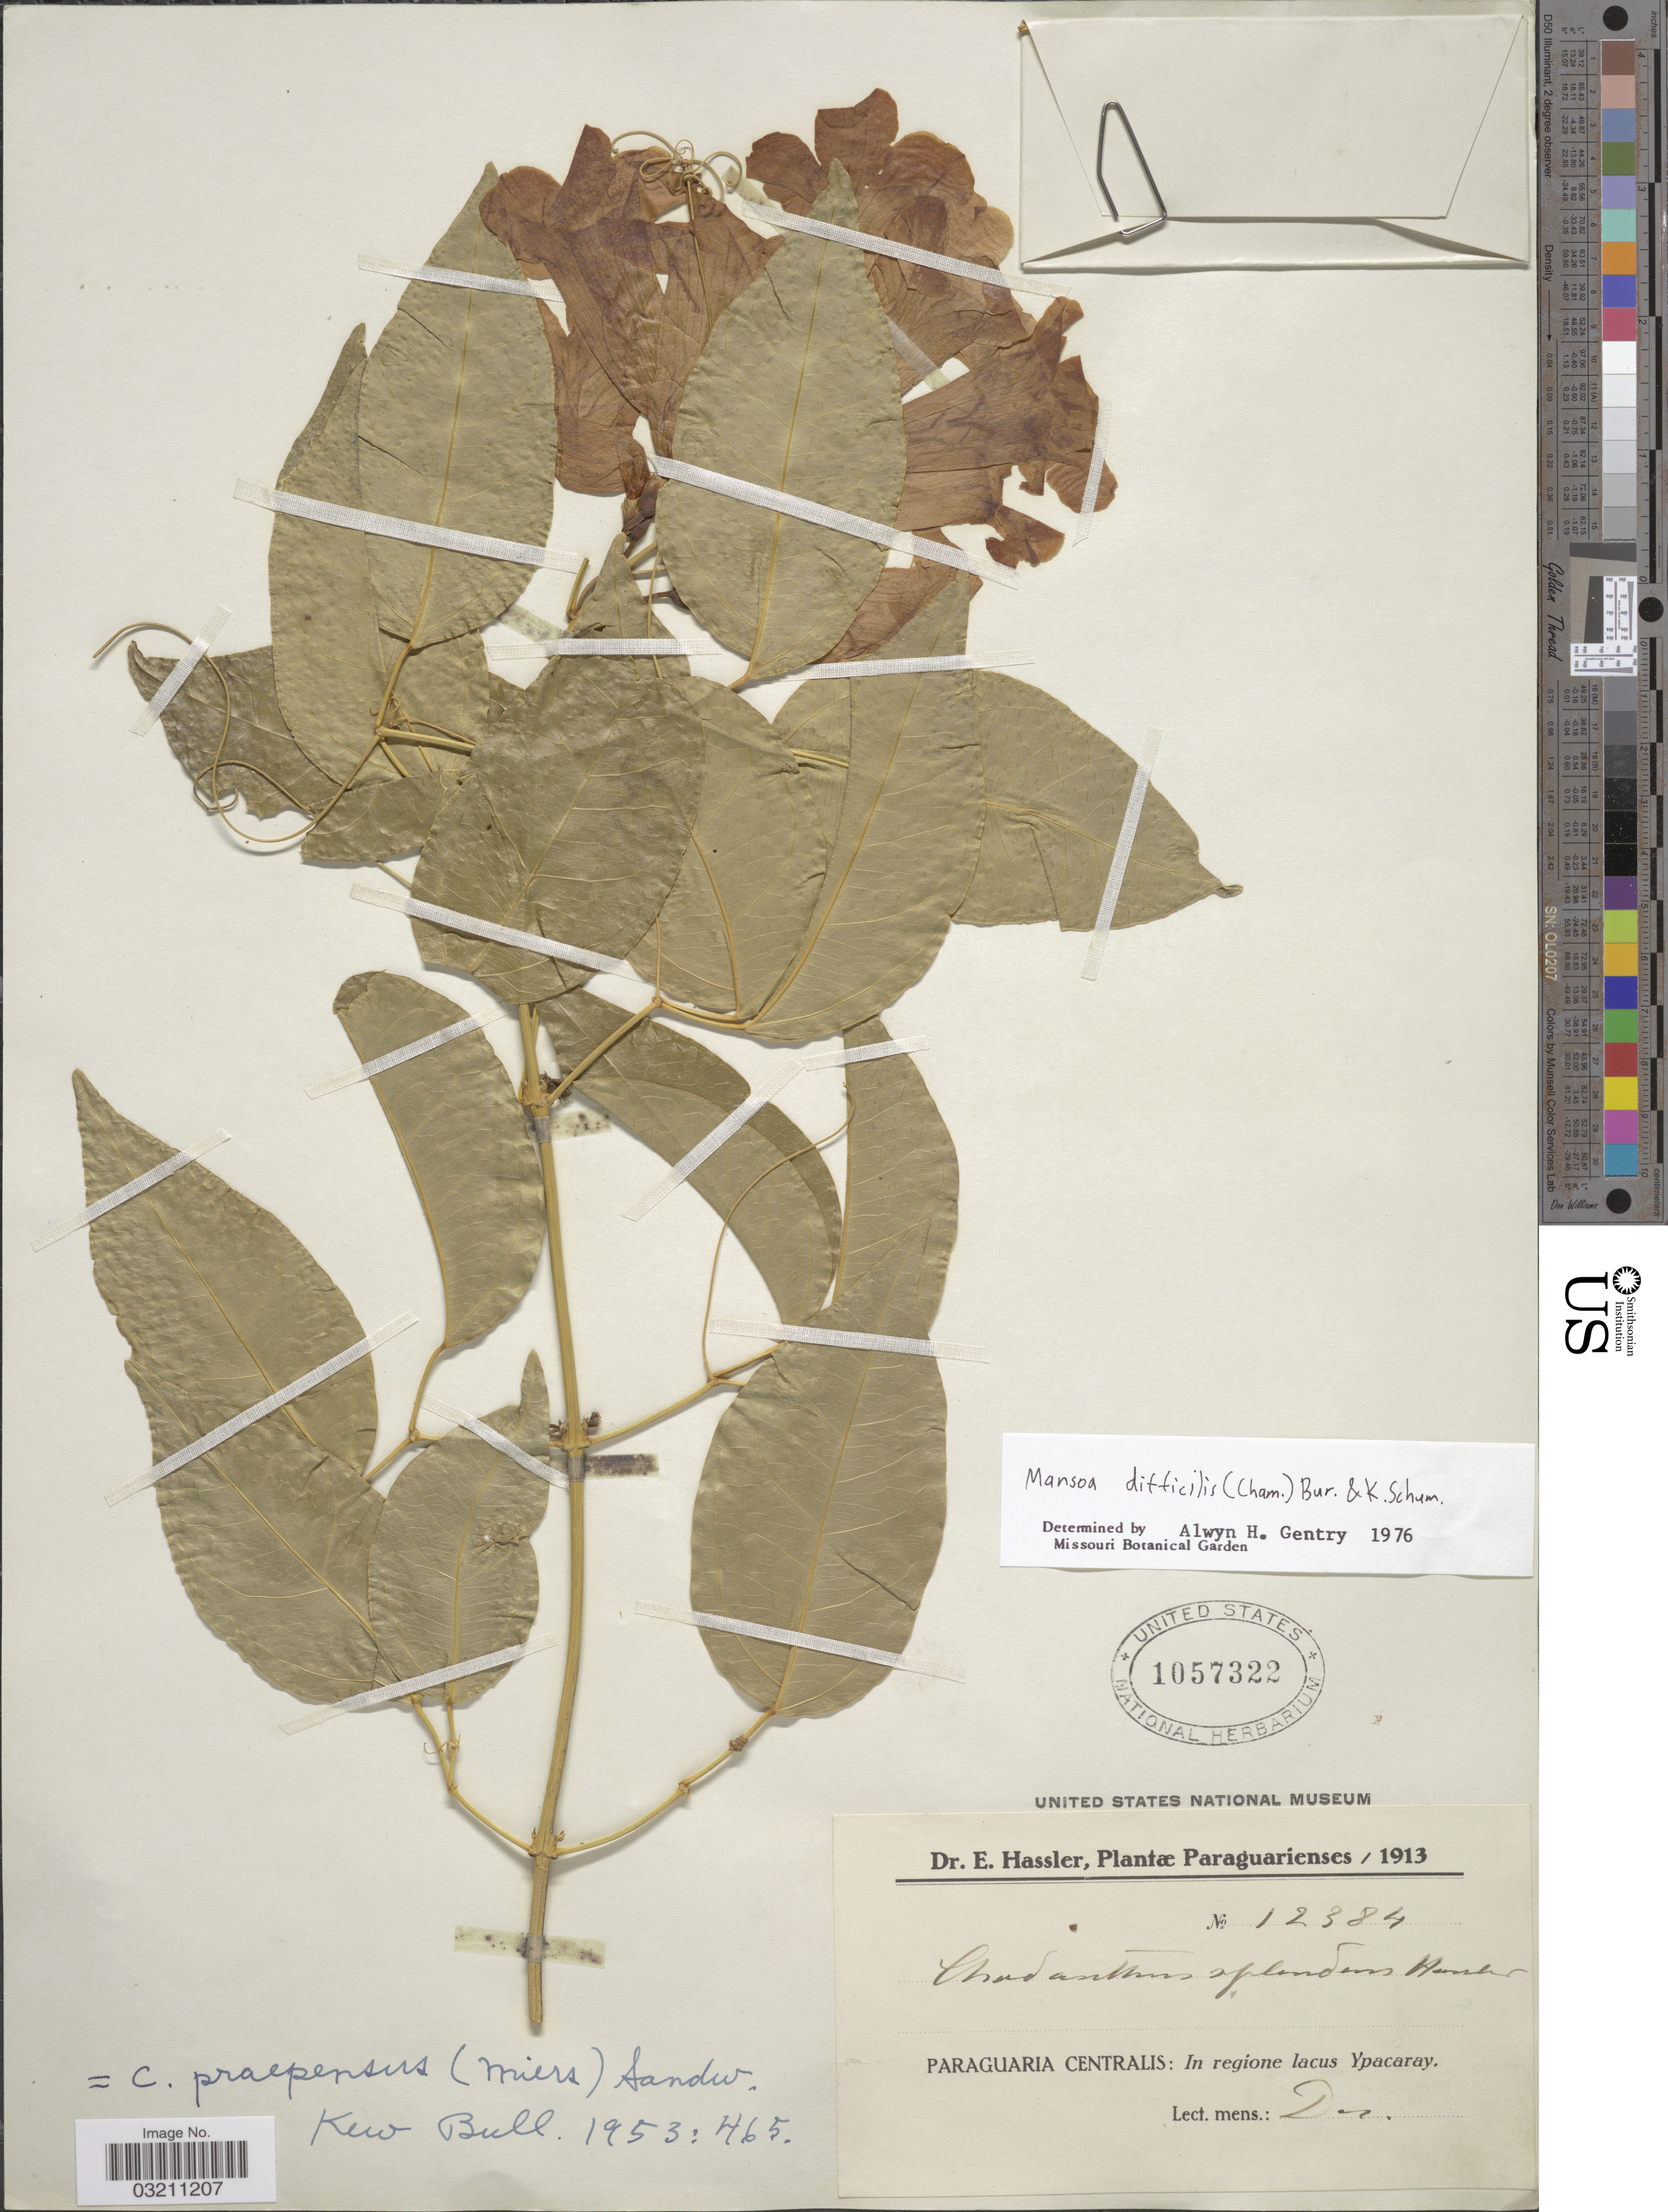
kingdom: Plantae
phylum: Tracheophyta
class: Magnoliopsida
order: Lamiales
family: Bignoniaceae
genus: Mansoa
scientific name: Mansoa difficilis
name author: (Cham.) Bureau & K. Schum.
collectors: E. Hassler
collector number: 12384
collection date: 1913-12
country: Paraguay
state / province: Paraguari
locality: Paraguaria Centralis: In regione lacus Ypacaray.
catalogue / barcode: US 1057322